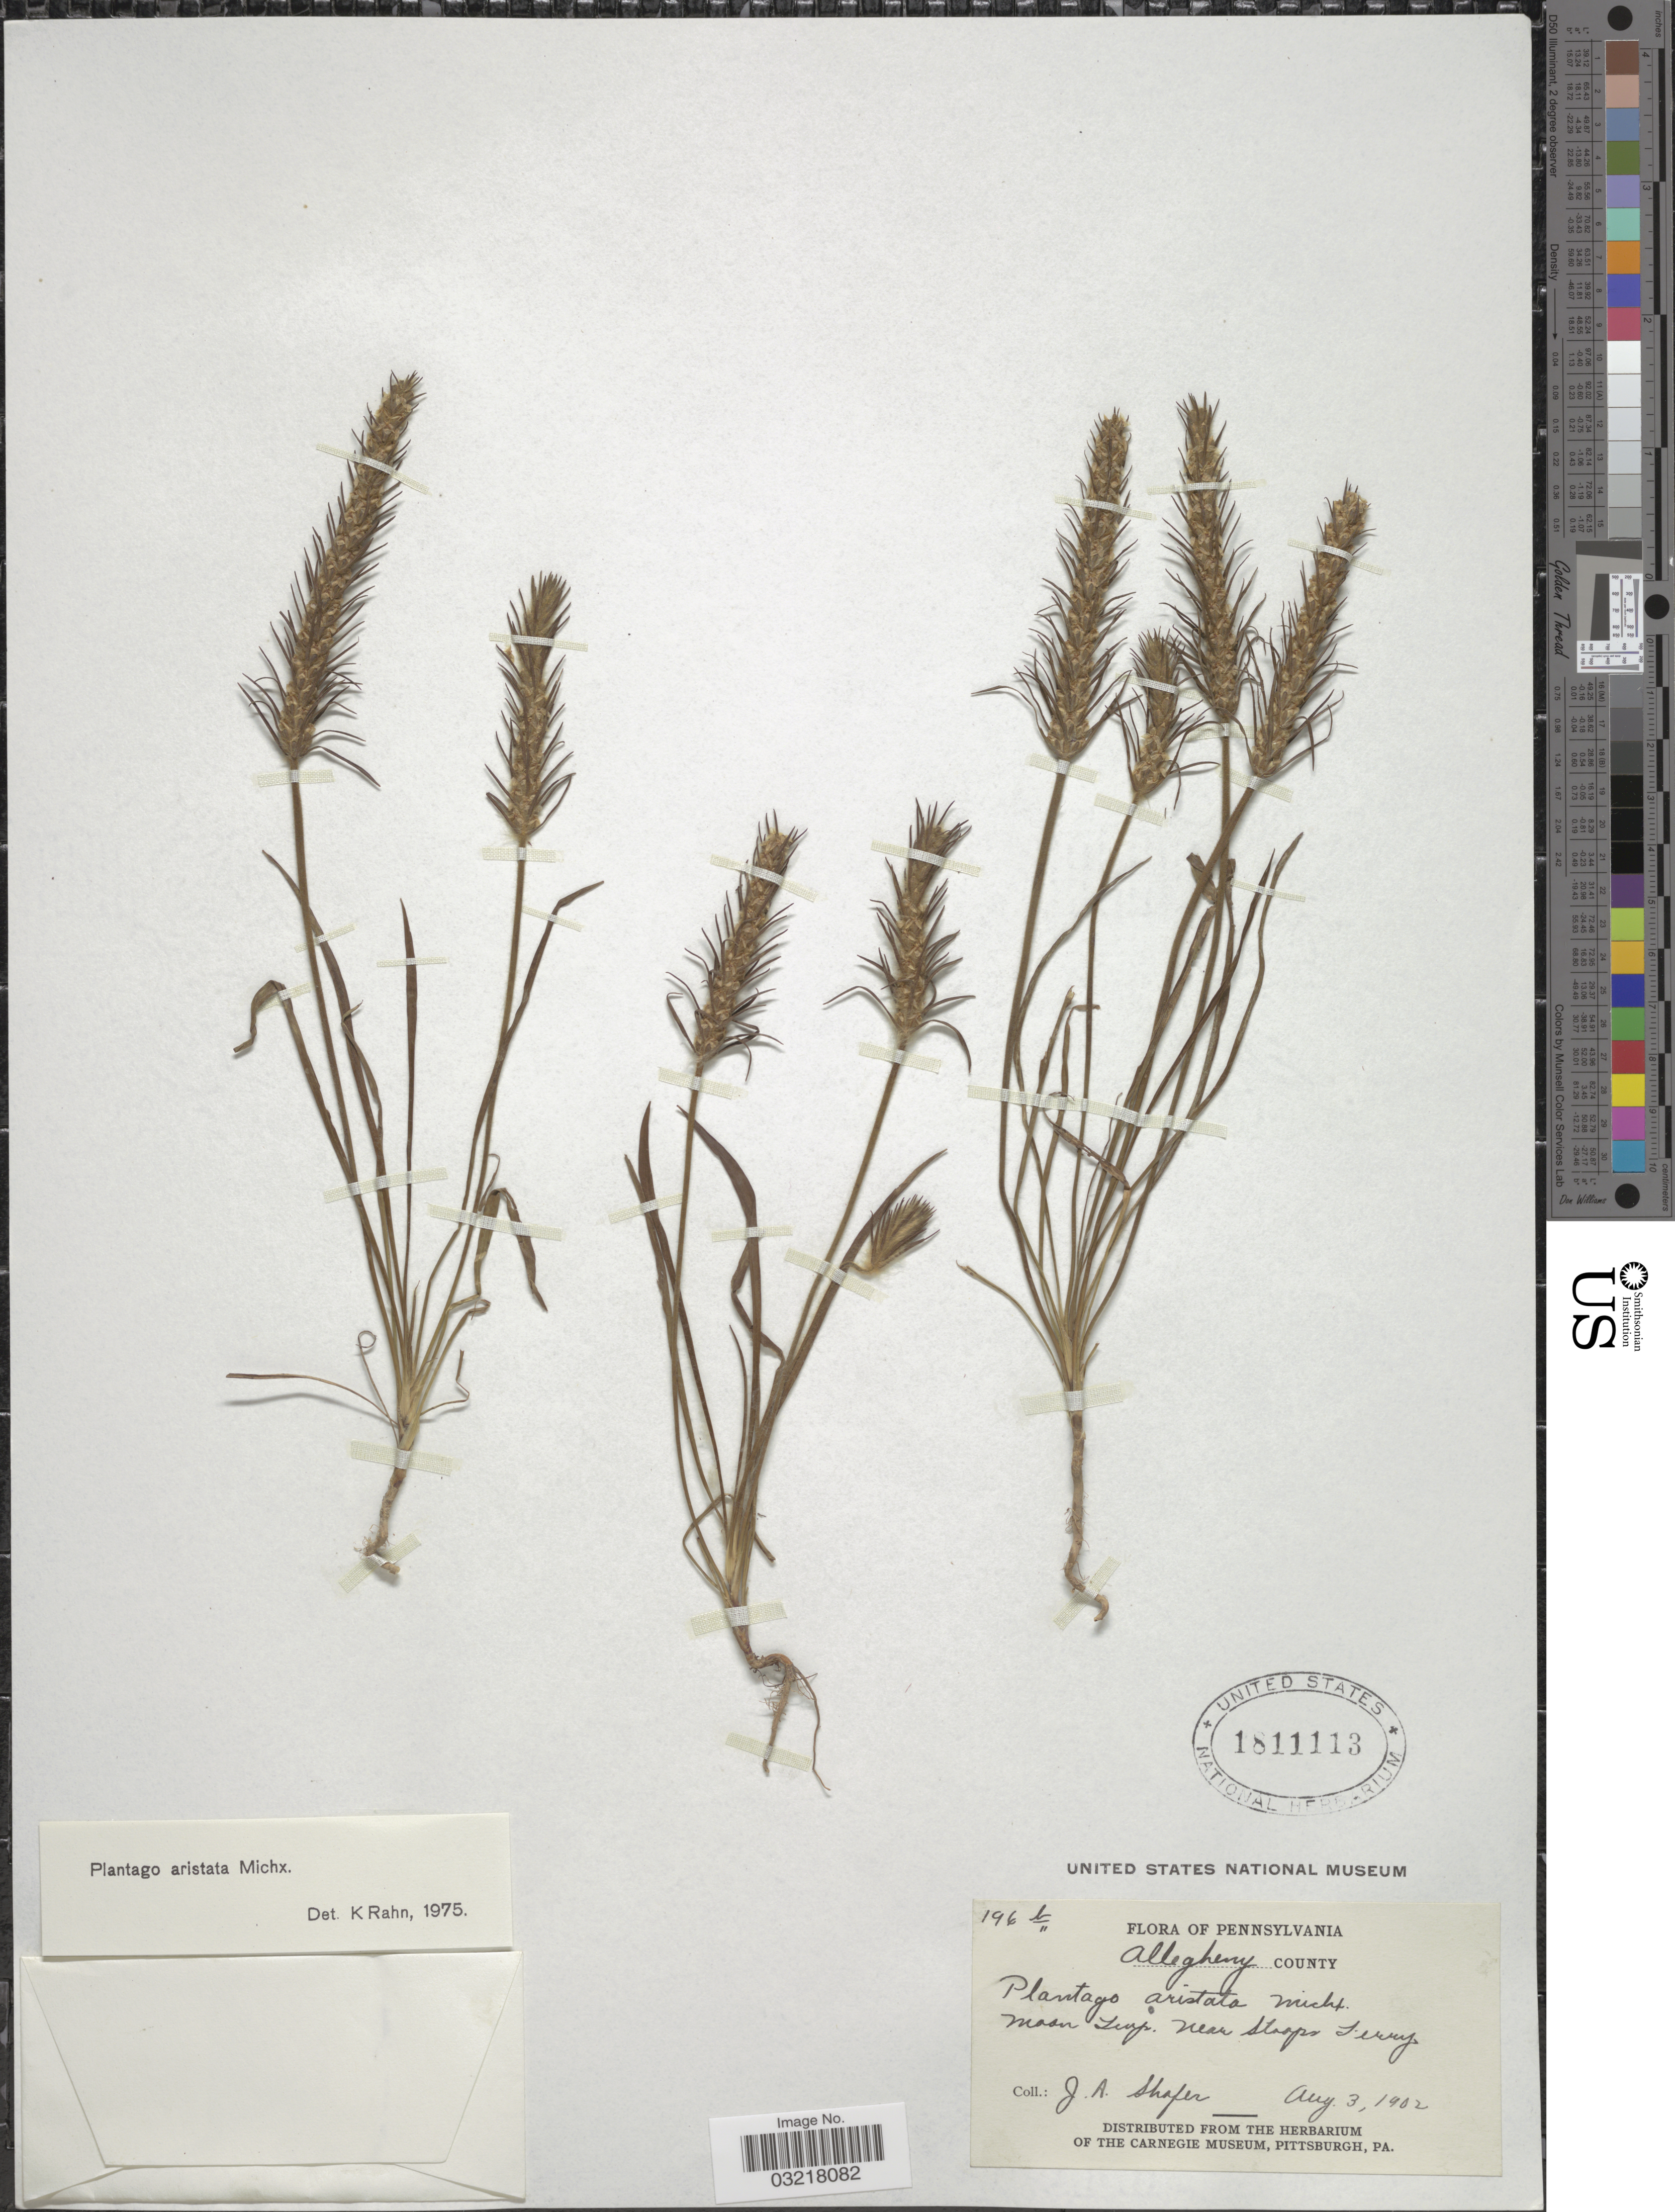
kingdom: Plantae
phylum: Tracheophyta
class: Magnoliopsida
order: Lamiales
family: Plantaginaceae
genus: Plantago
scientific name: Plantago aristata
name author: Michx.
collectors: J. A. Shafer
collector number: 196b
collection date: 1902-08-03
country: United States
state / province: Pennsylvania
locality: Allegheny County. Moon Twp. near Stoops Ferry.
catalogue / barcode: US 1811113